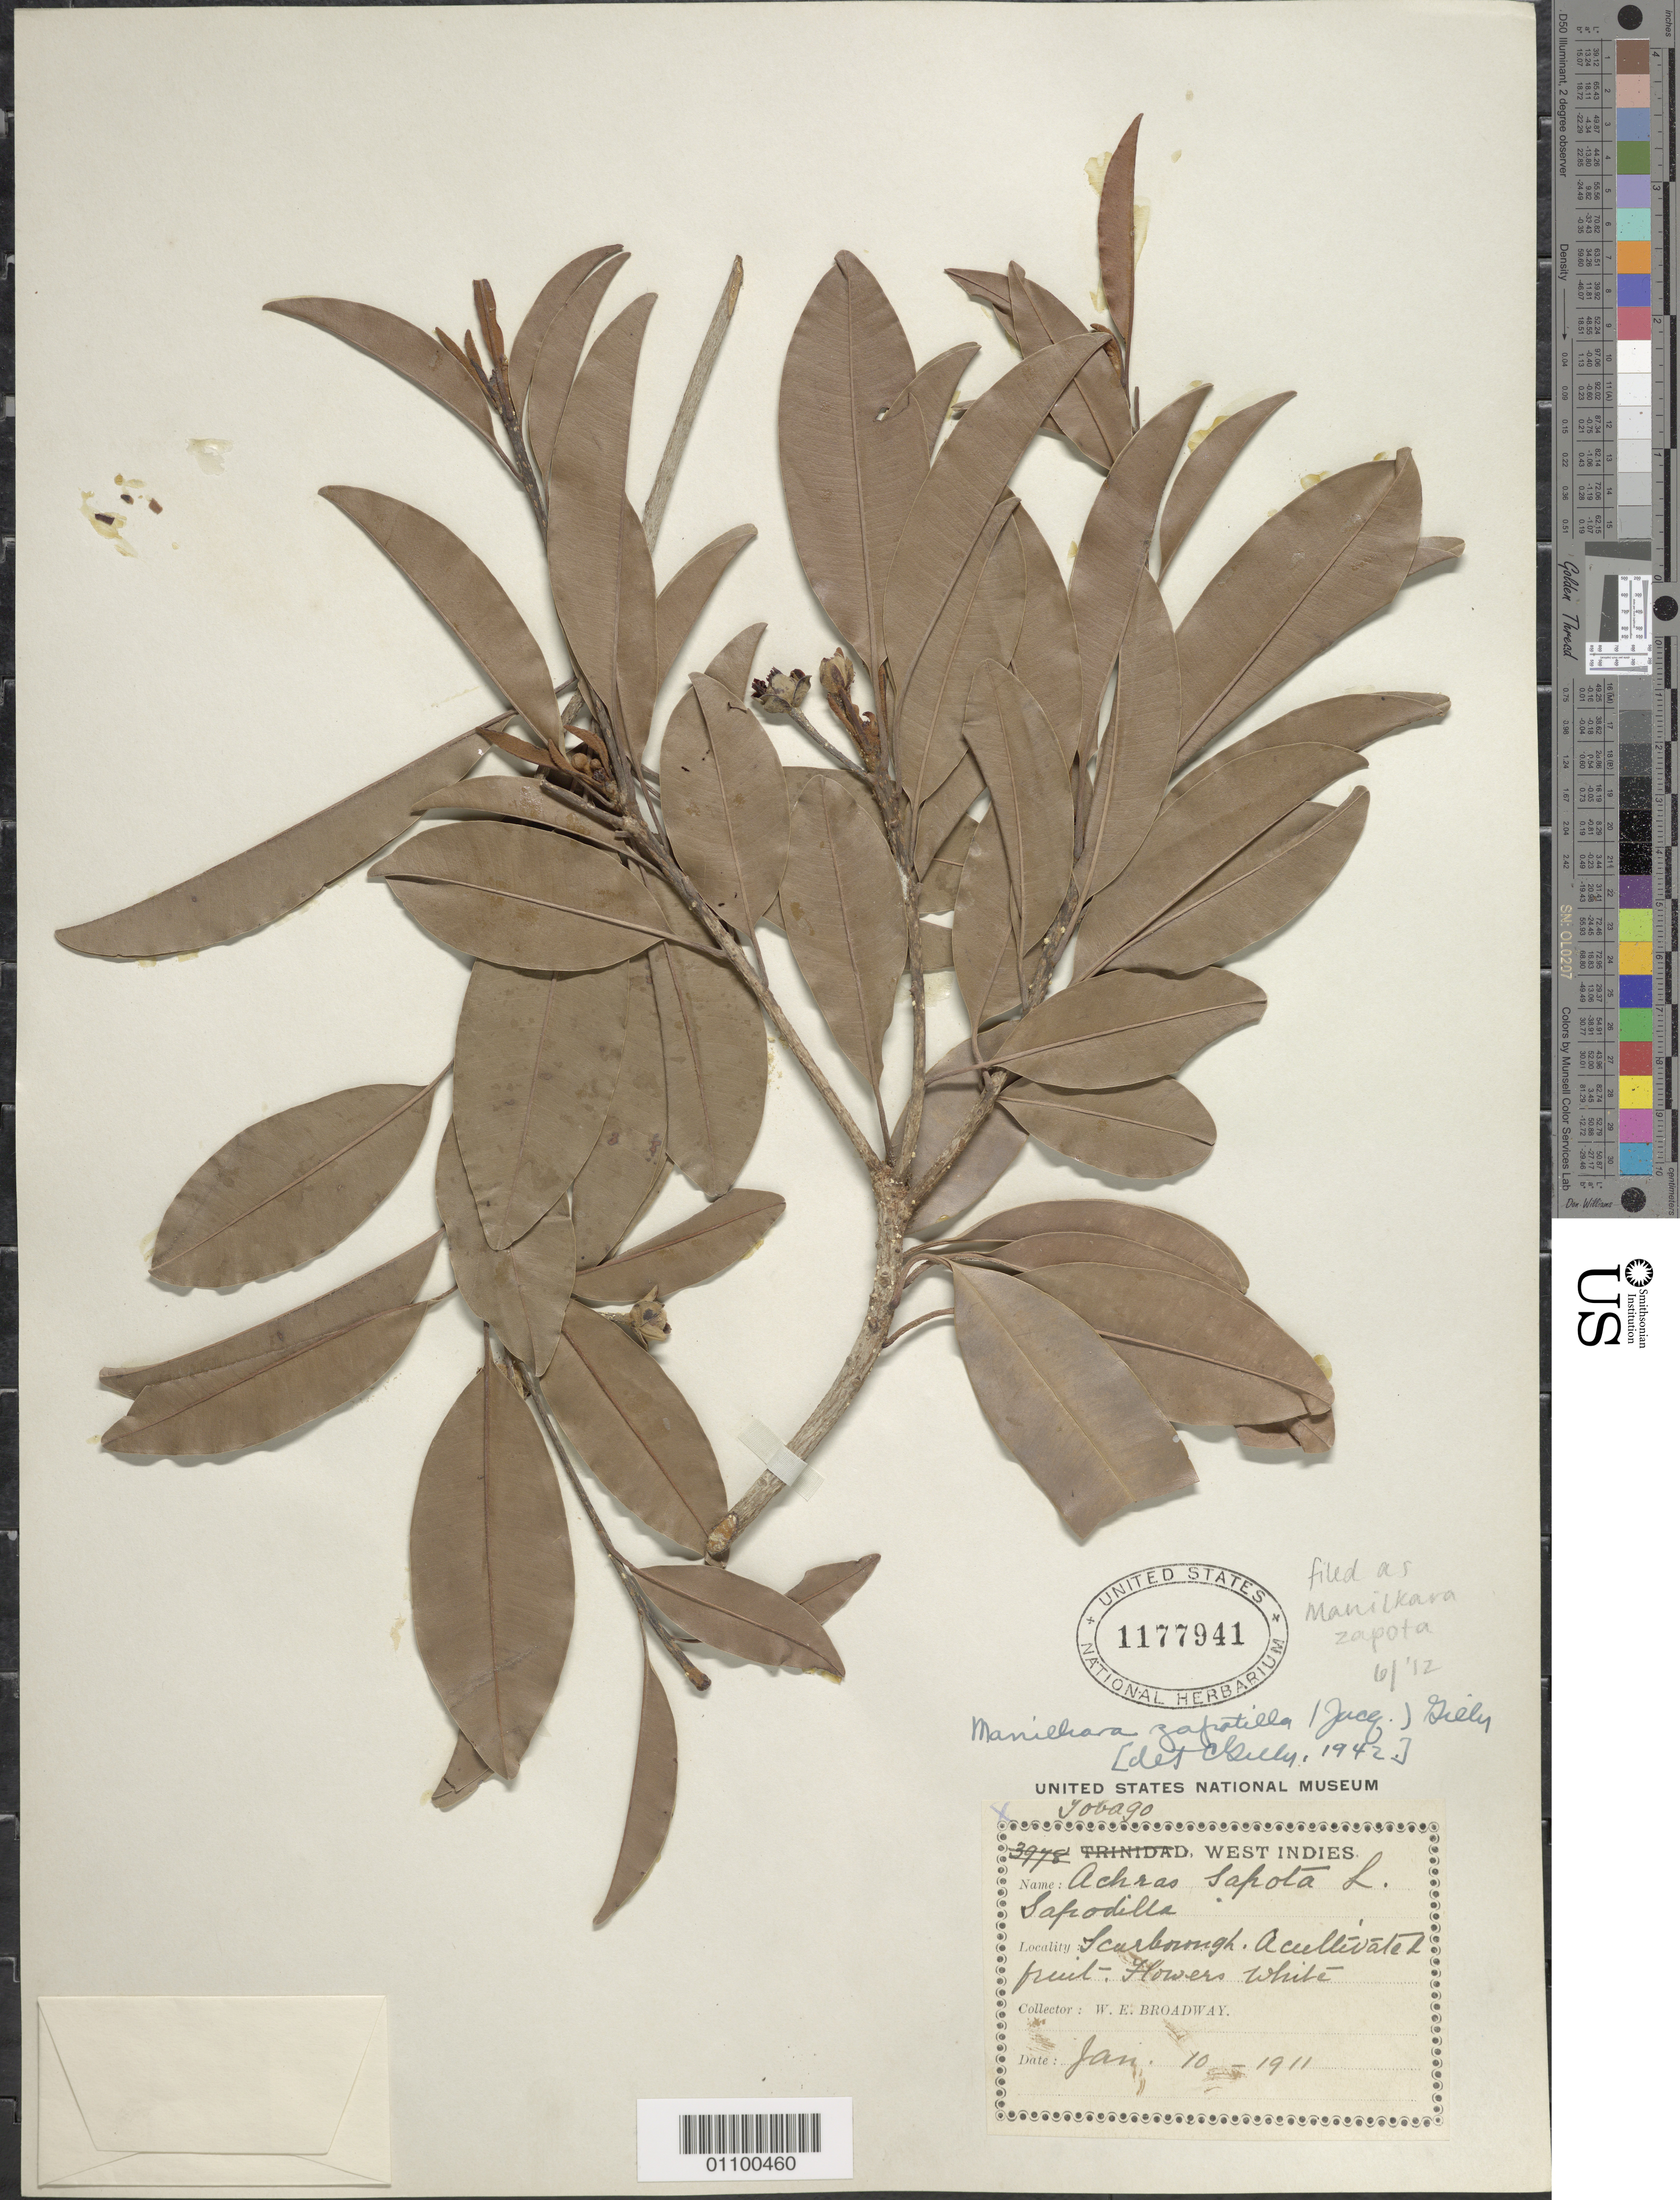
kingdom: Plantae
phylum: Tracheophyta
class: Magnoliopsida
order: Ericales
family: Sapotaceae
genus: Manilkara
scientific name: Manilkara zapota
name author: (L.) P. Royen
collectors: W. E. Broadway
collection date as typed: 10 Jan 1911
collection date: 1911-01-10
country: Trinidad and Tobago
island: Tobago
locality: Scarborough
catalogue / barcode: US 1177941